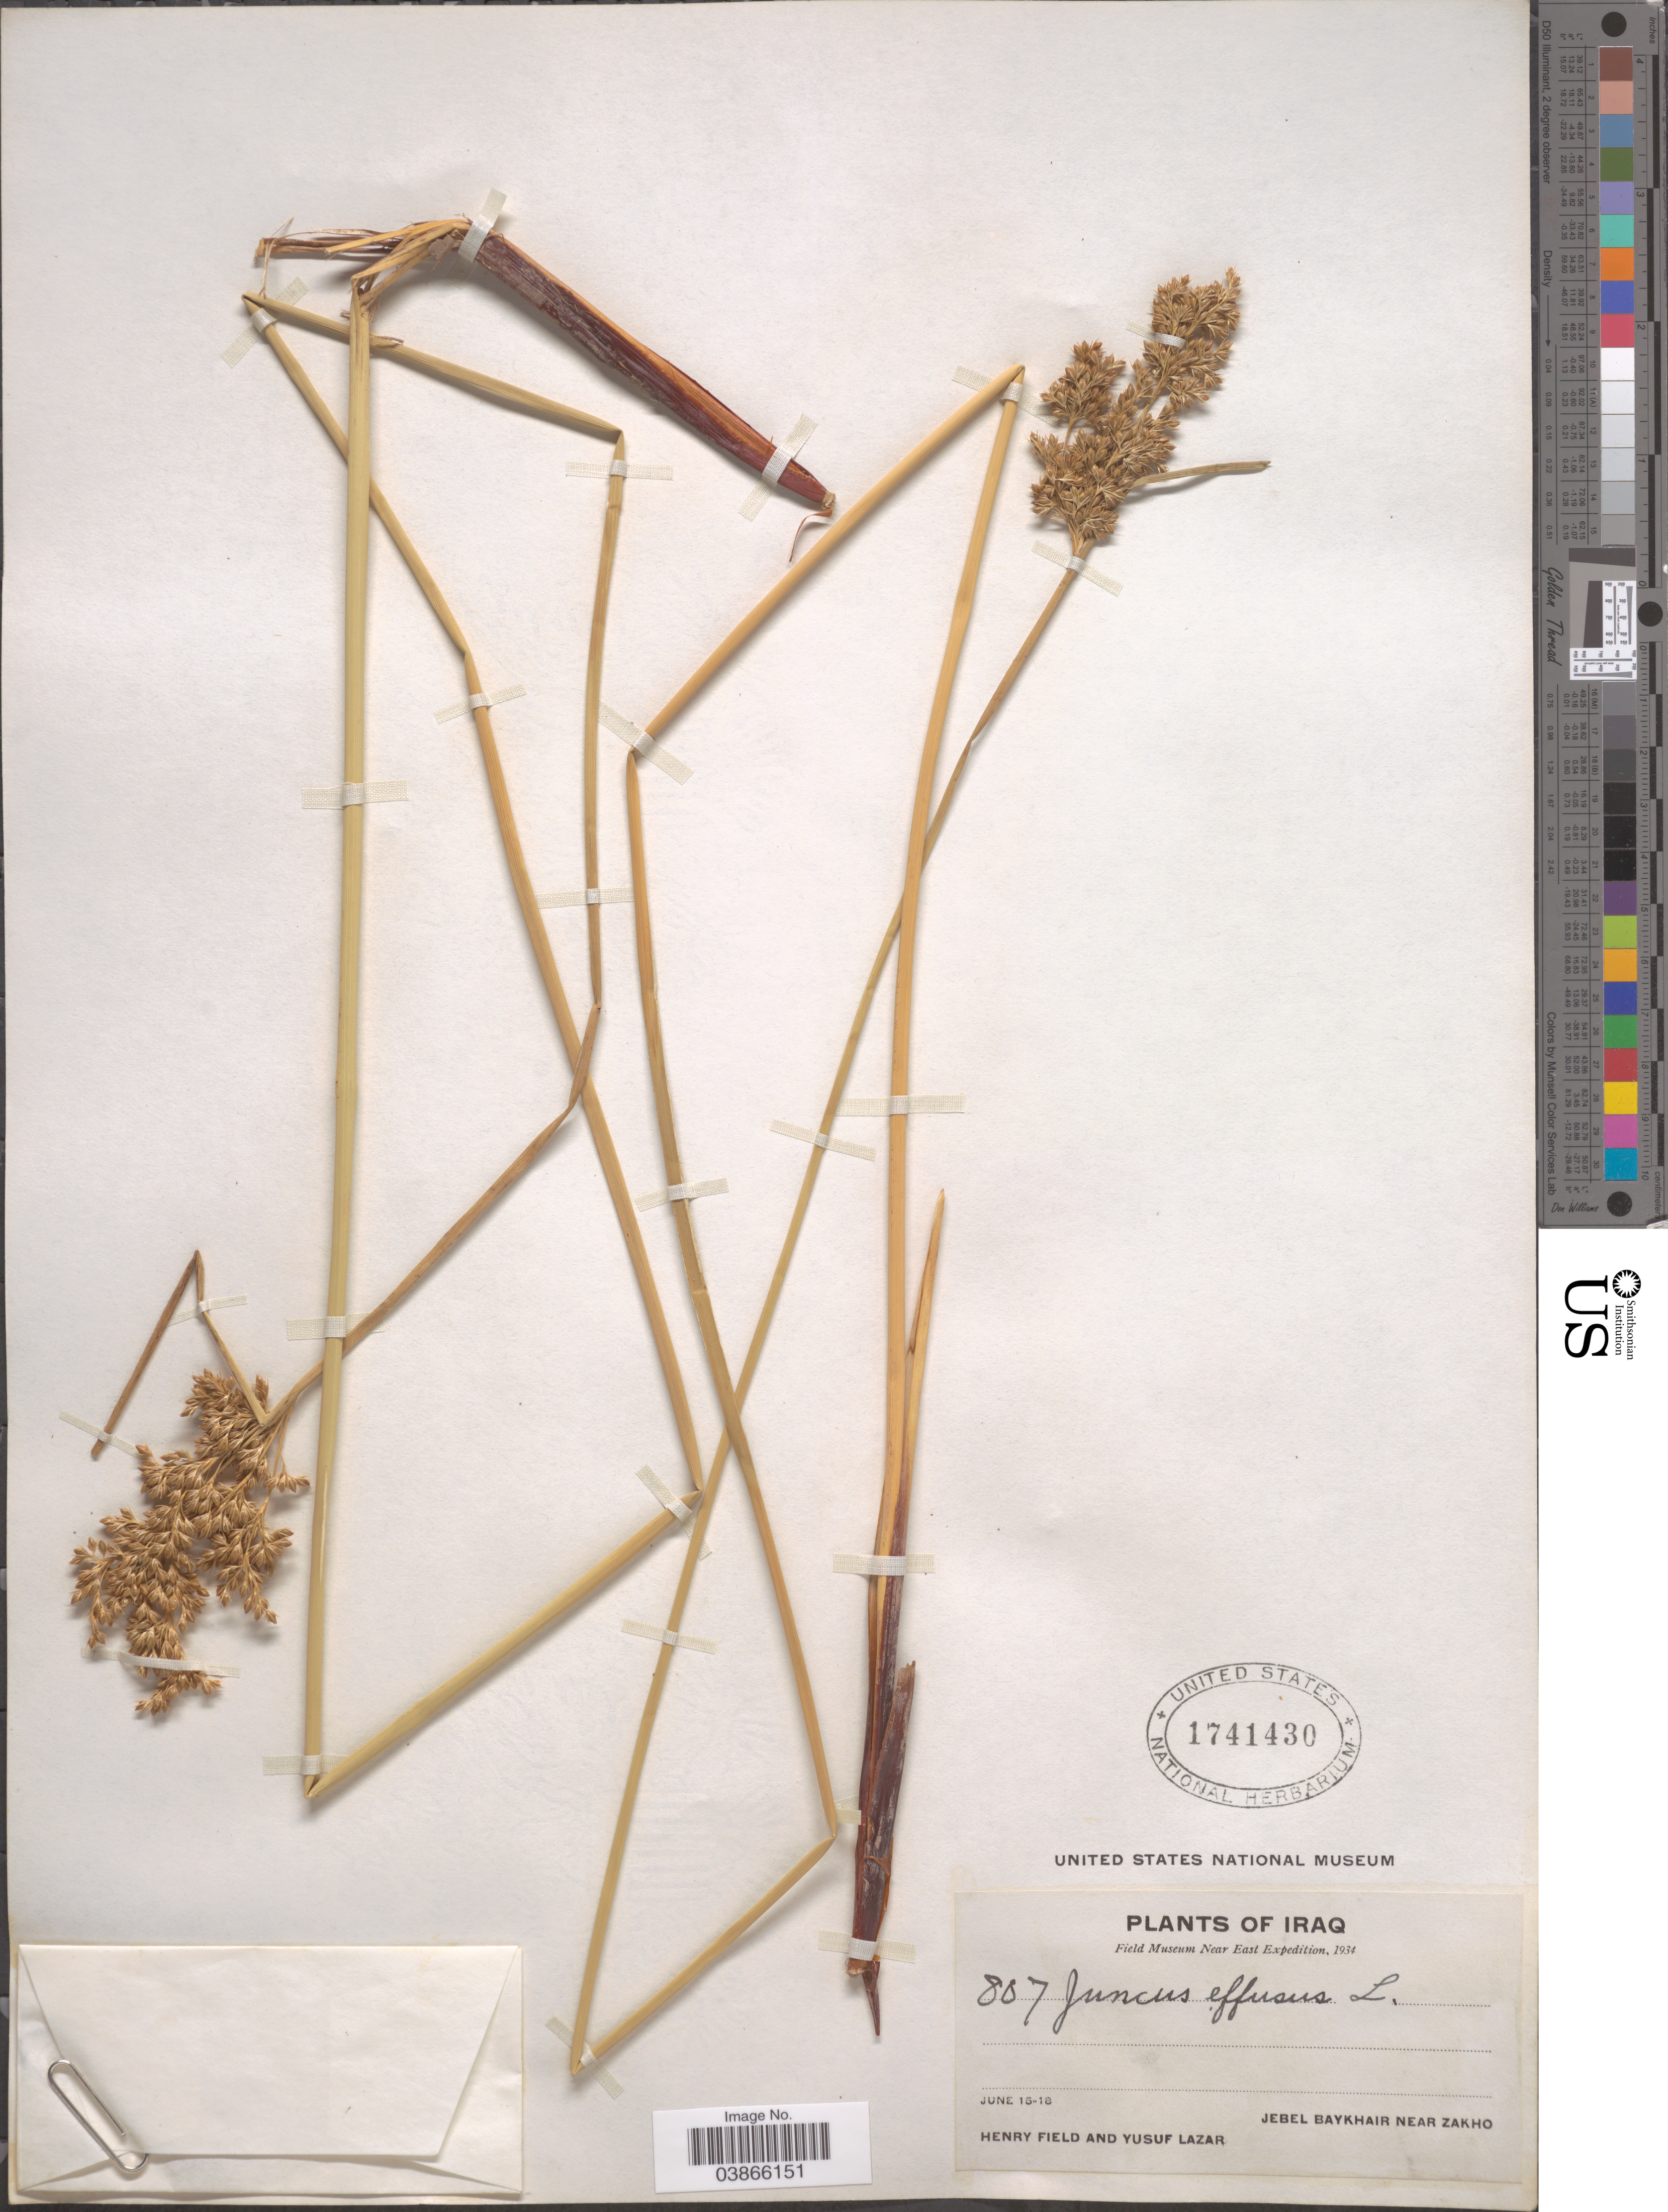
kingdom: Plantae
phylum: Tracheophyta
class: Liliopsida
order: Poales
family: Juncaceae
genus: Juncus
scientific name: Juncus effusus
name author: L.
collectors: H. Field & Y. Lazar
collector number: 807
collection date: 1934-06-15/1934-06-18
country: Iraq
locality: Jebel Baykhair near Zakho.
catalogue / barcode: US 1741430